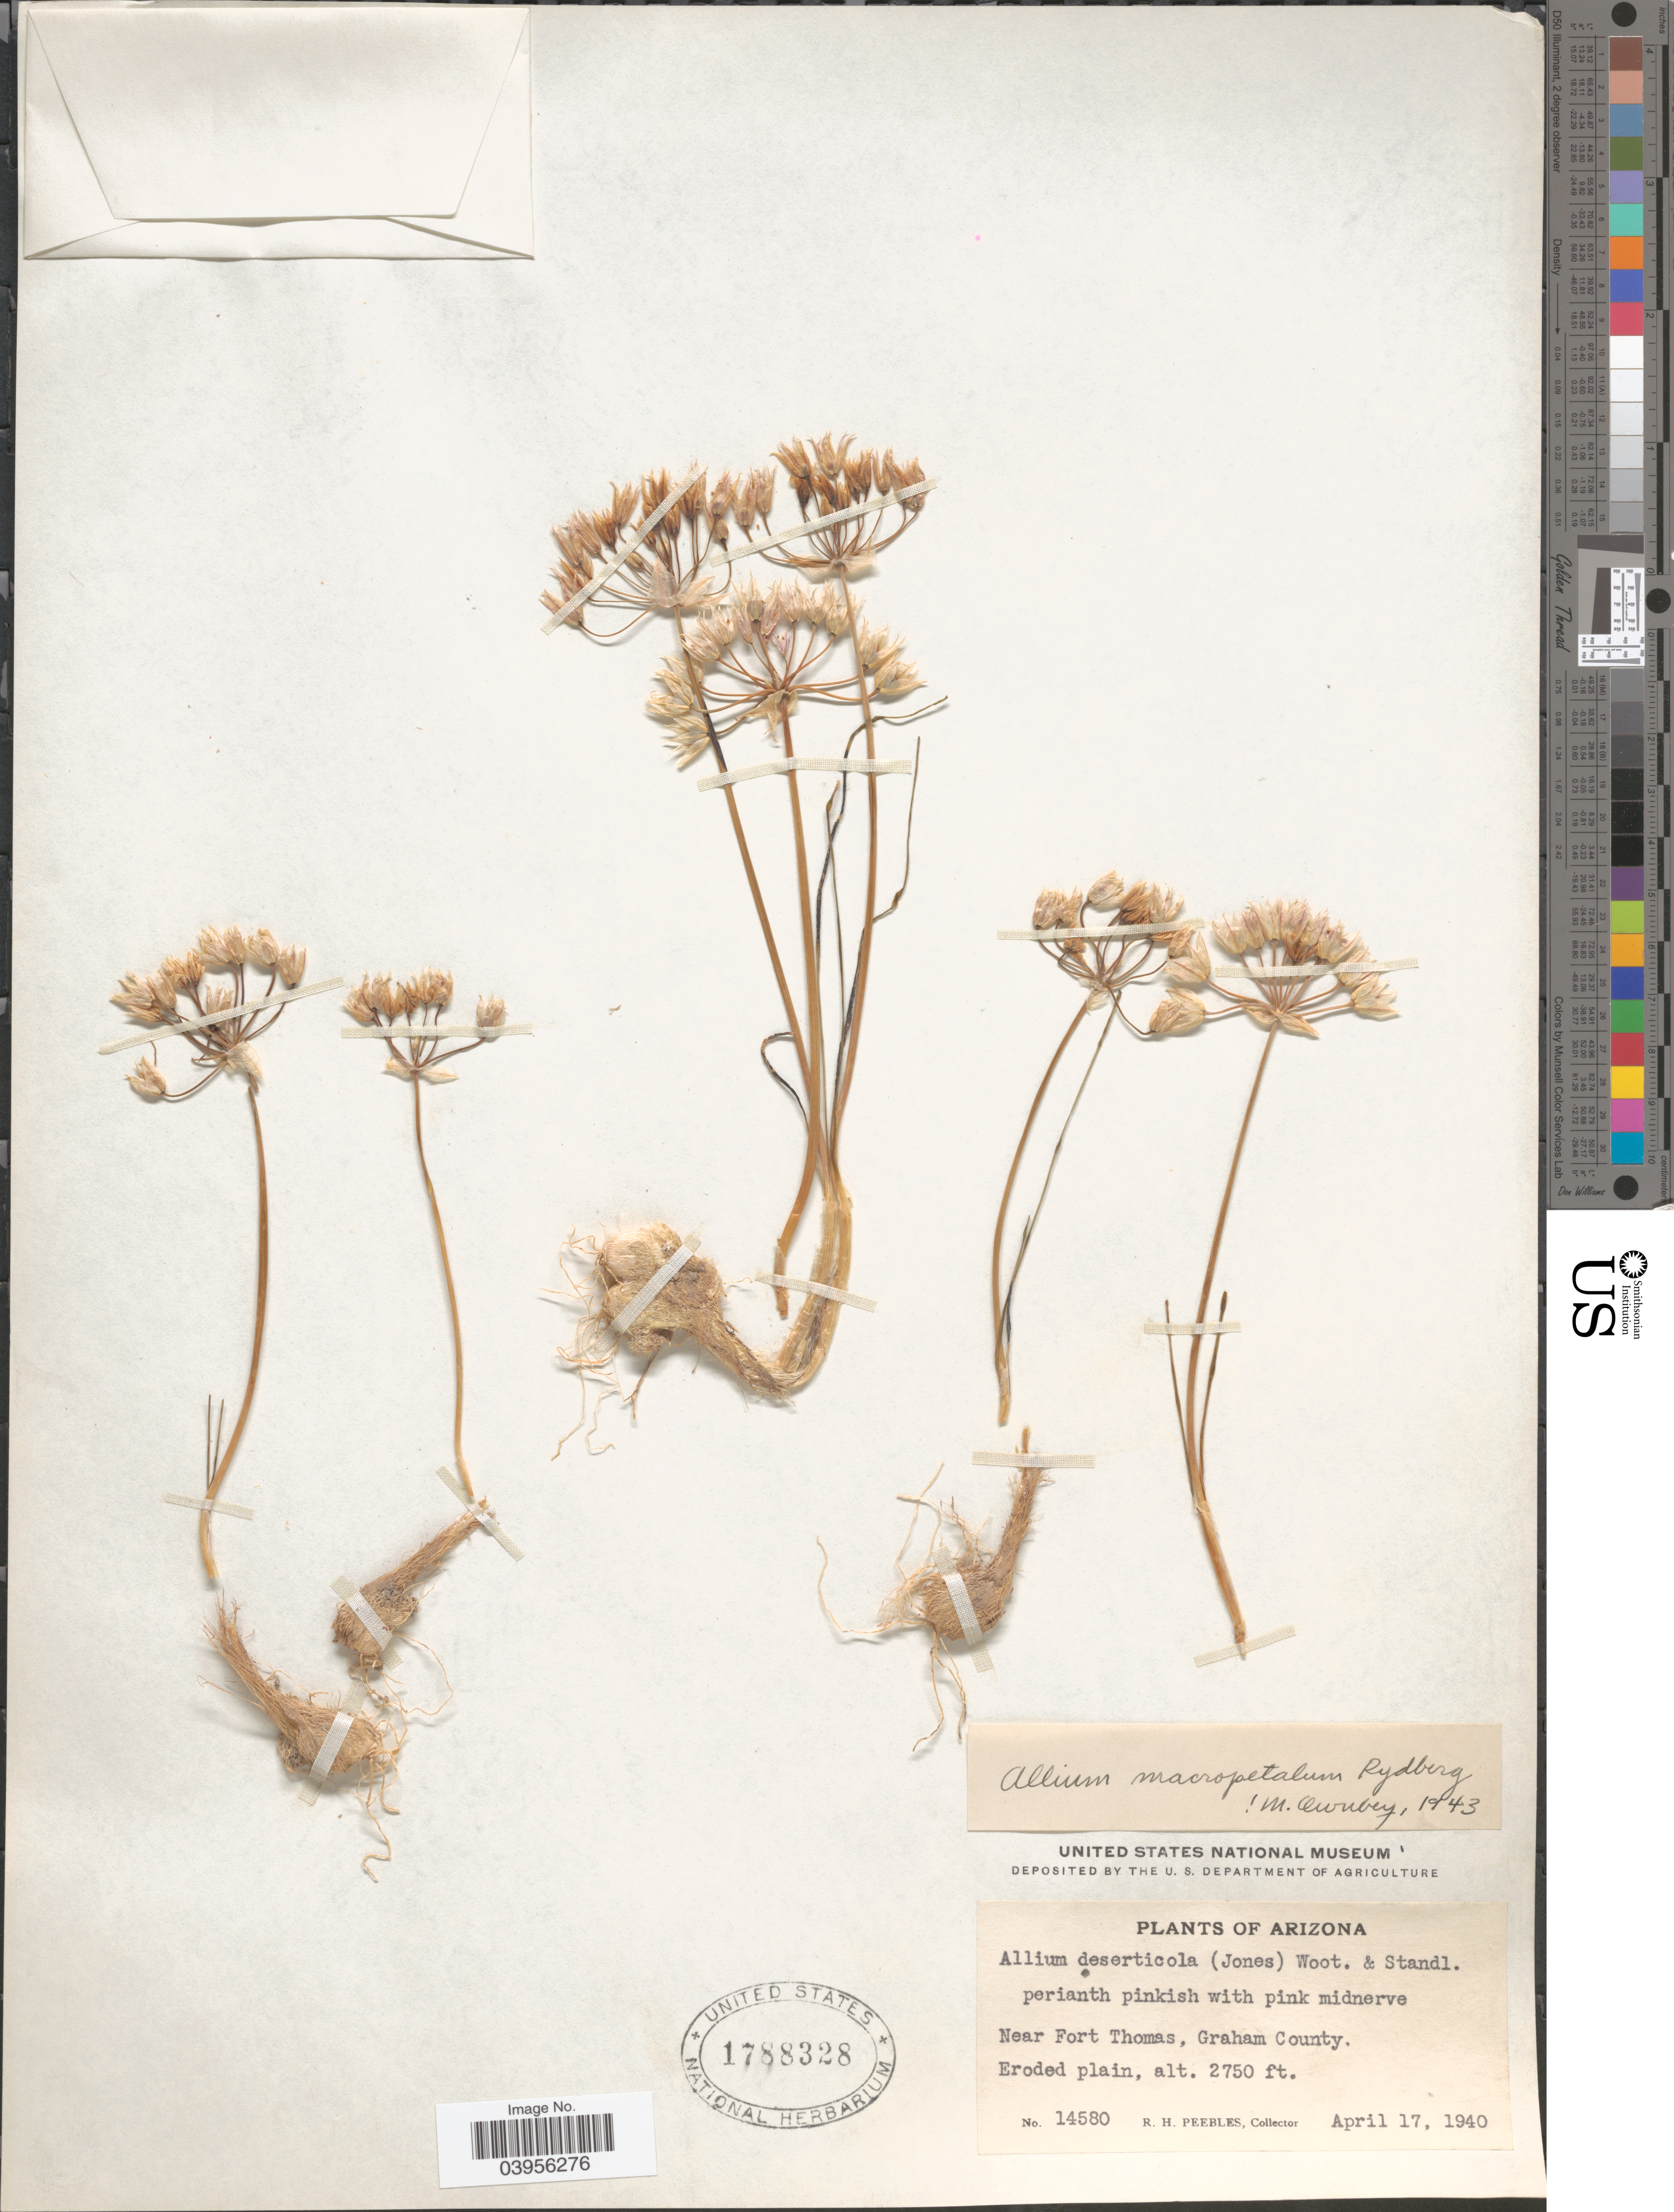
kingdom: Plantae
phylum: Tracheophyta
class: Liliopsida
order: Asparagales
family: Amaryllidaceae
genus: Allium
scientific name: Allium macropetalum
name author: Rydb.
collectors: R. H. Peebles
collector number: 14580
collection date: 1940-04-17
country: United States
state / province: Arizona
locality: Near Fort Thomas, Graham County.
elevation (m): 838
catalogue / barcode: US 1788328